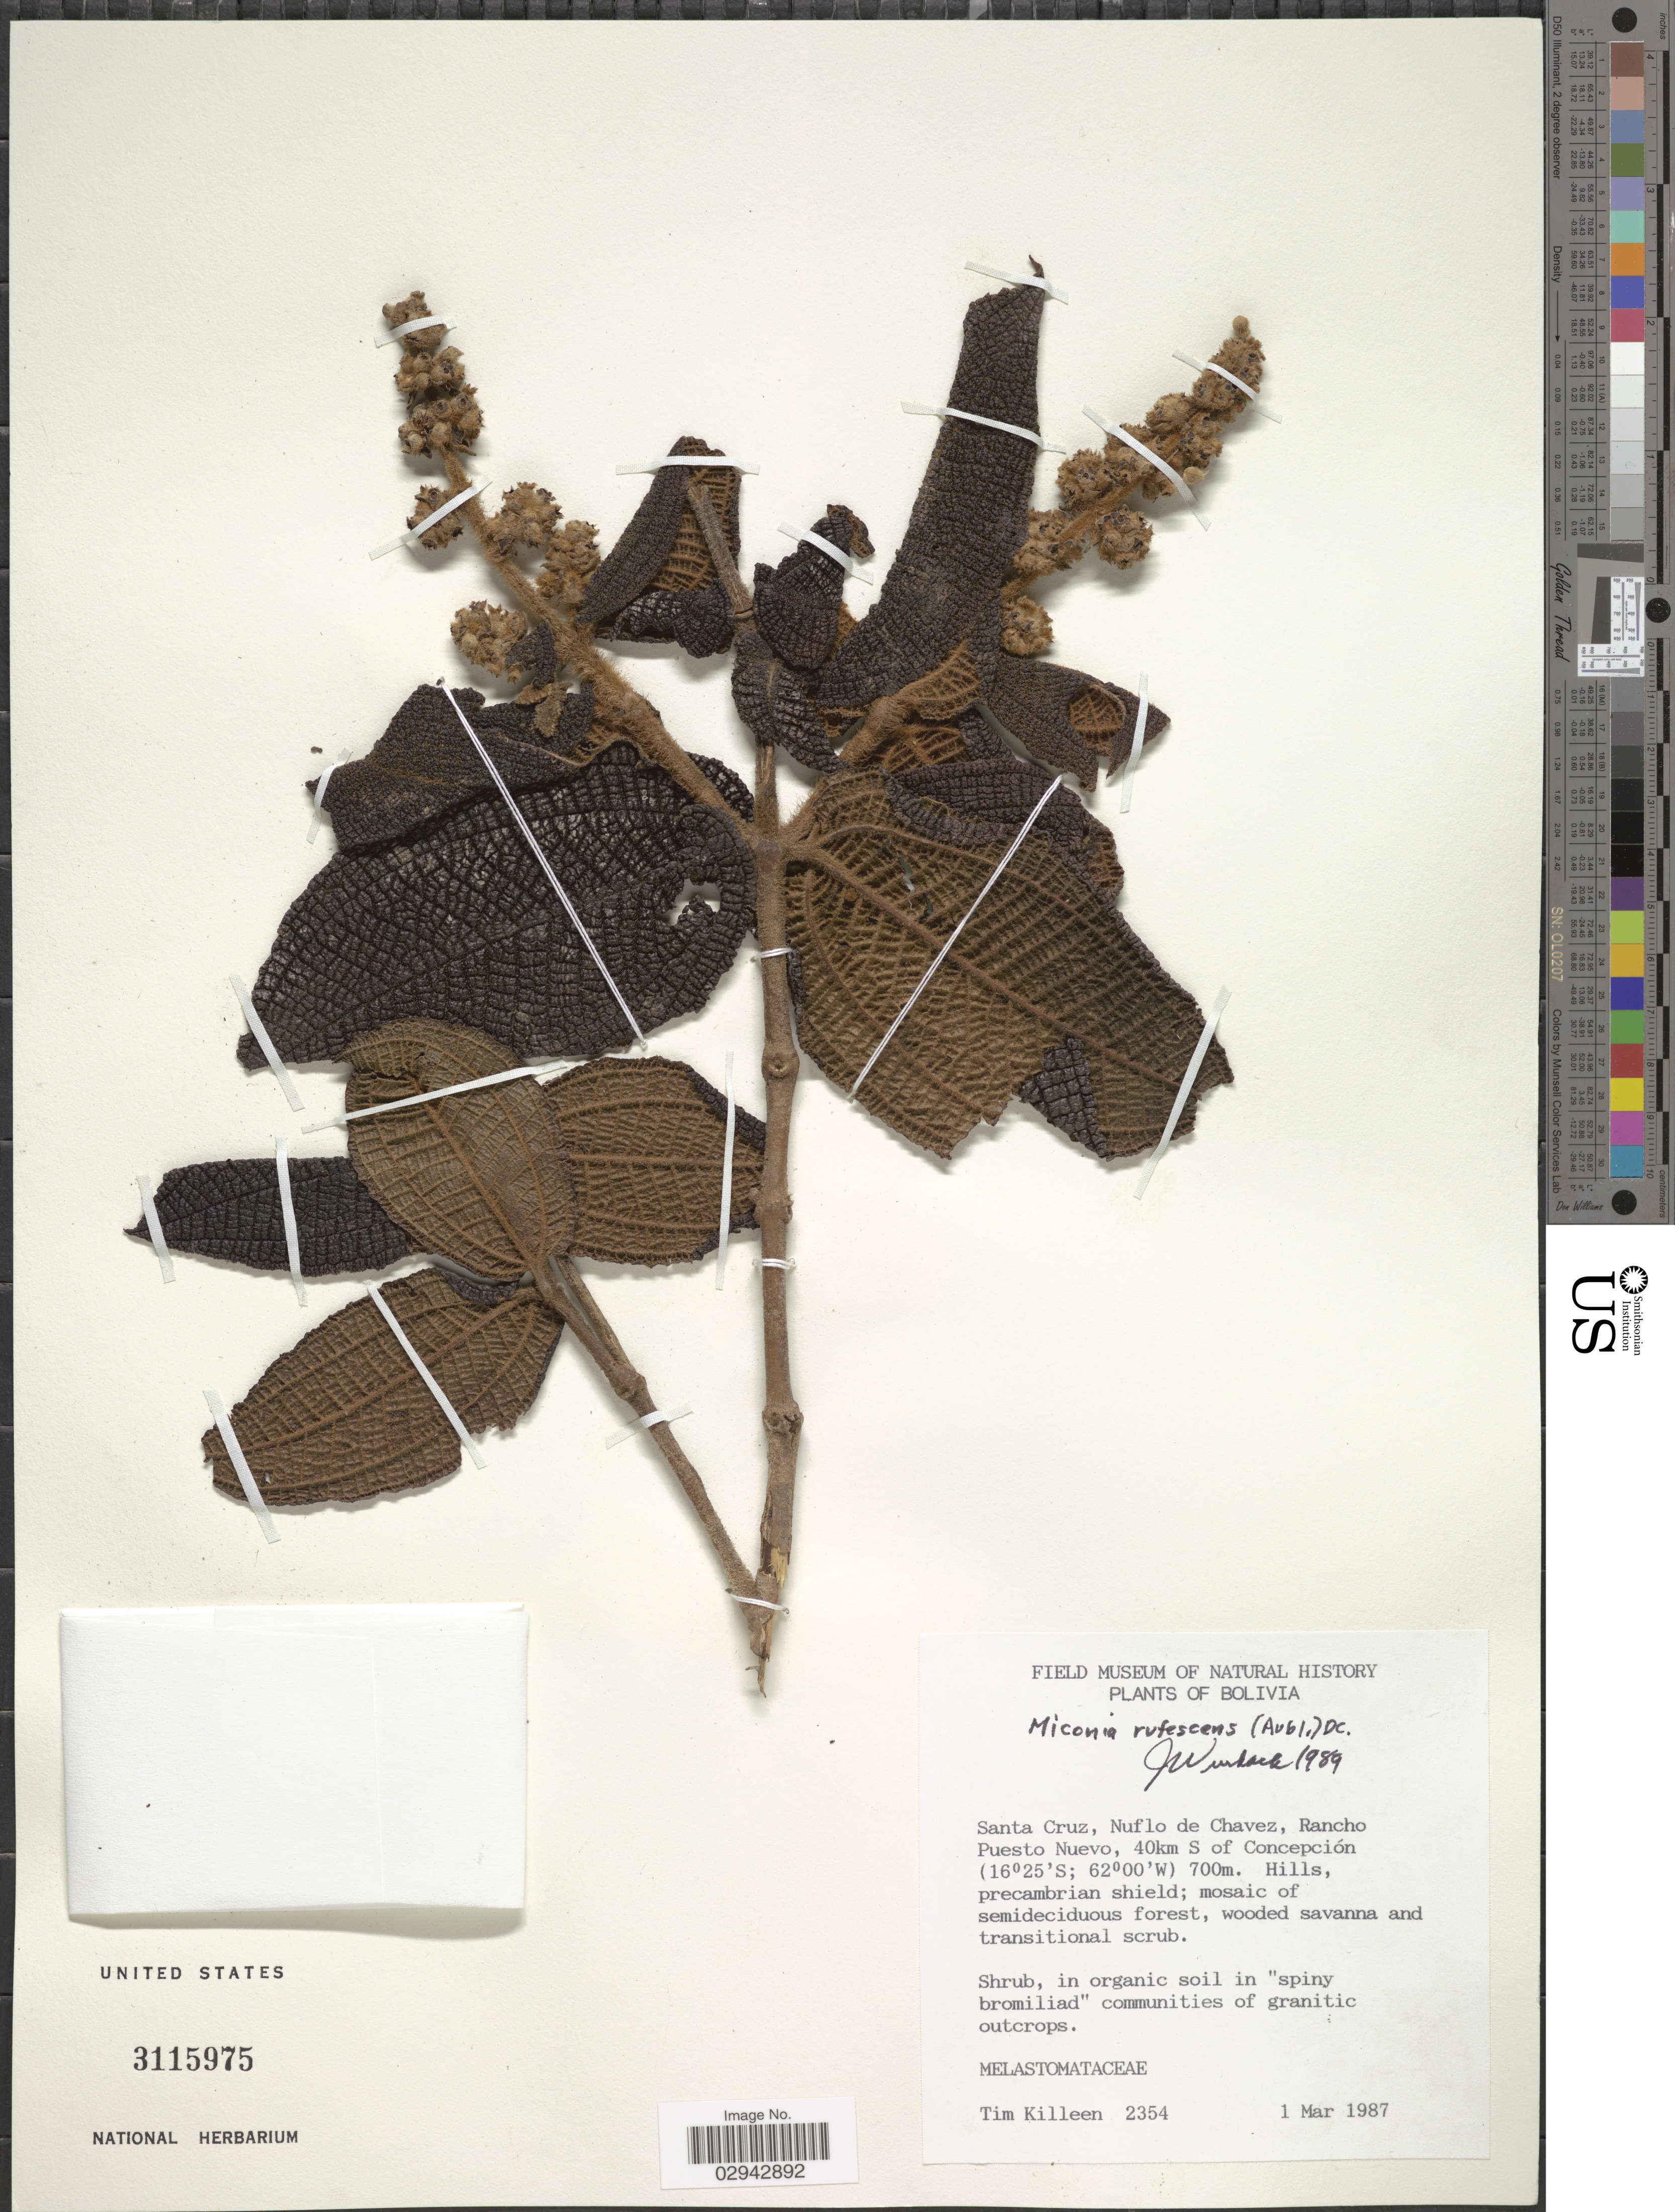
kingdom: Plantae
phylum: Tracheophyta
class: Magnoliopsida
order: Myrtales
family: Melastomataceae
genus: Miconia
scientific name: Miconia rufescens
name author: (Aubl.) DC.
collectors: T. J. Killeen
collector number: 2354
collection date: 1987-03-01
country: Bolivia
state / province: Santa Cruz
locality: Nuflo de Chavez, Rancho Puesto Nuevo, 40 km S of Concepción.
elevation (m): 700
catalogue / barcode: US 3115975